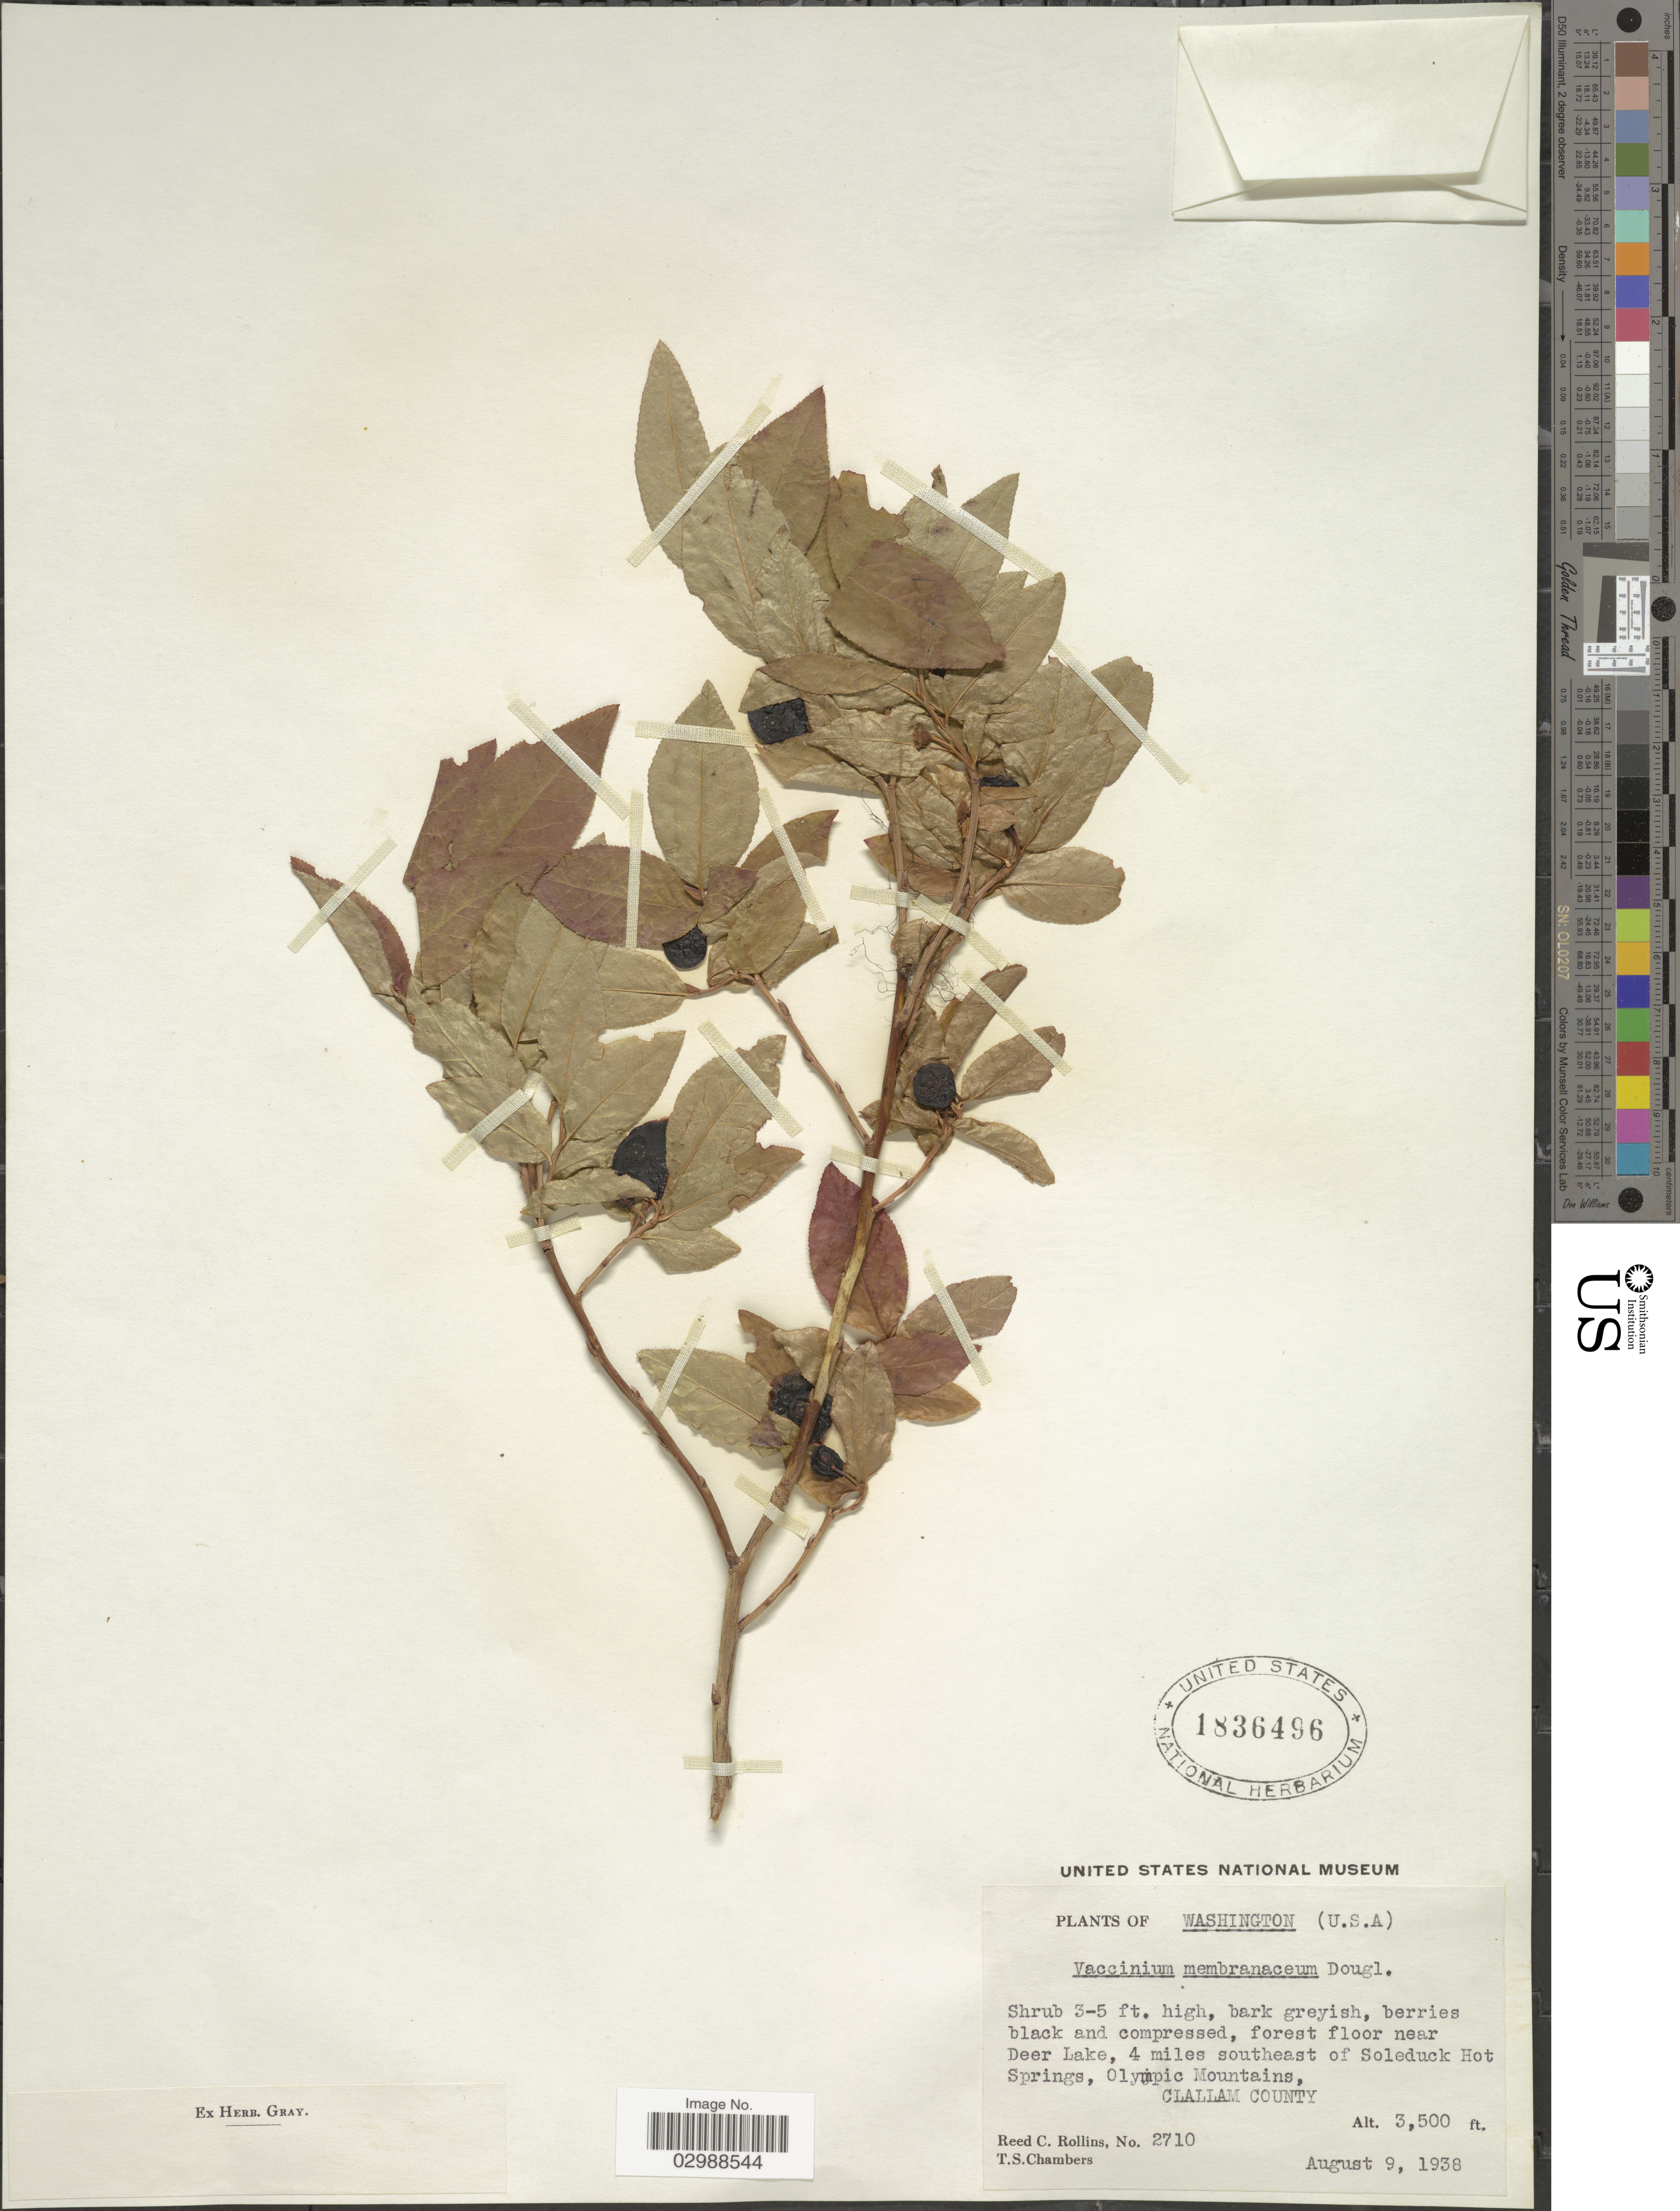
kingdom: Plantae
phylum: Tracheophyta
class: Magnoliopsida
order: Ericales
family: Ericaceae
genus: Vaccinium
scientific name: Vaccinium membranaceum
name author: Douglas ex Torr.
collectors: R. C. Rollins & T. Chambers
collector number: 2710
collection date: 1938-08-09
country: United States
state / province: Washington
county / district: Clallam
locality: Forest floor near Deer Lake, 4 miles southeast of Soleduck Hot Springs, Olympic Mountains, Clallam County.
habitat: forest floor near Deer Lake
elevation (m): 1067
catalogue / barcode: US 1836496